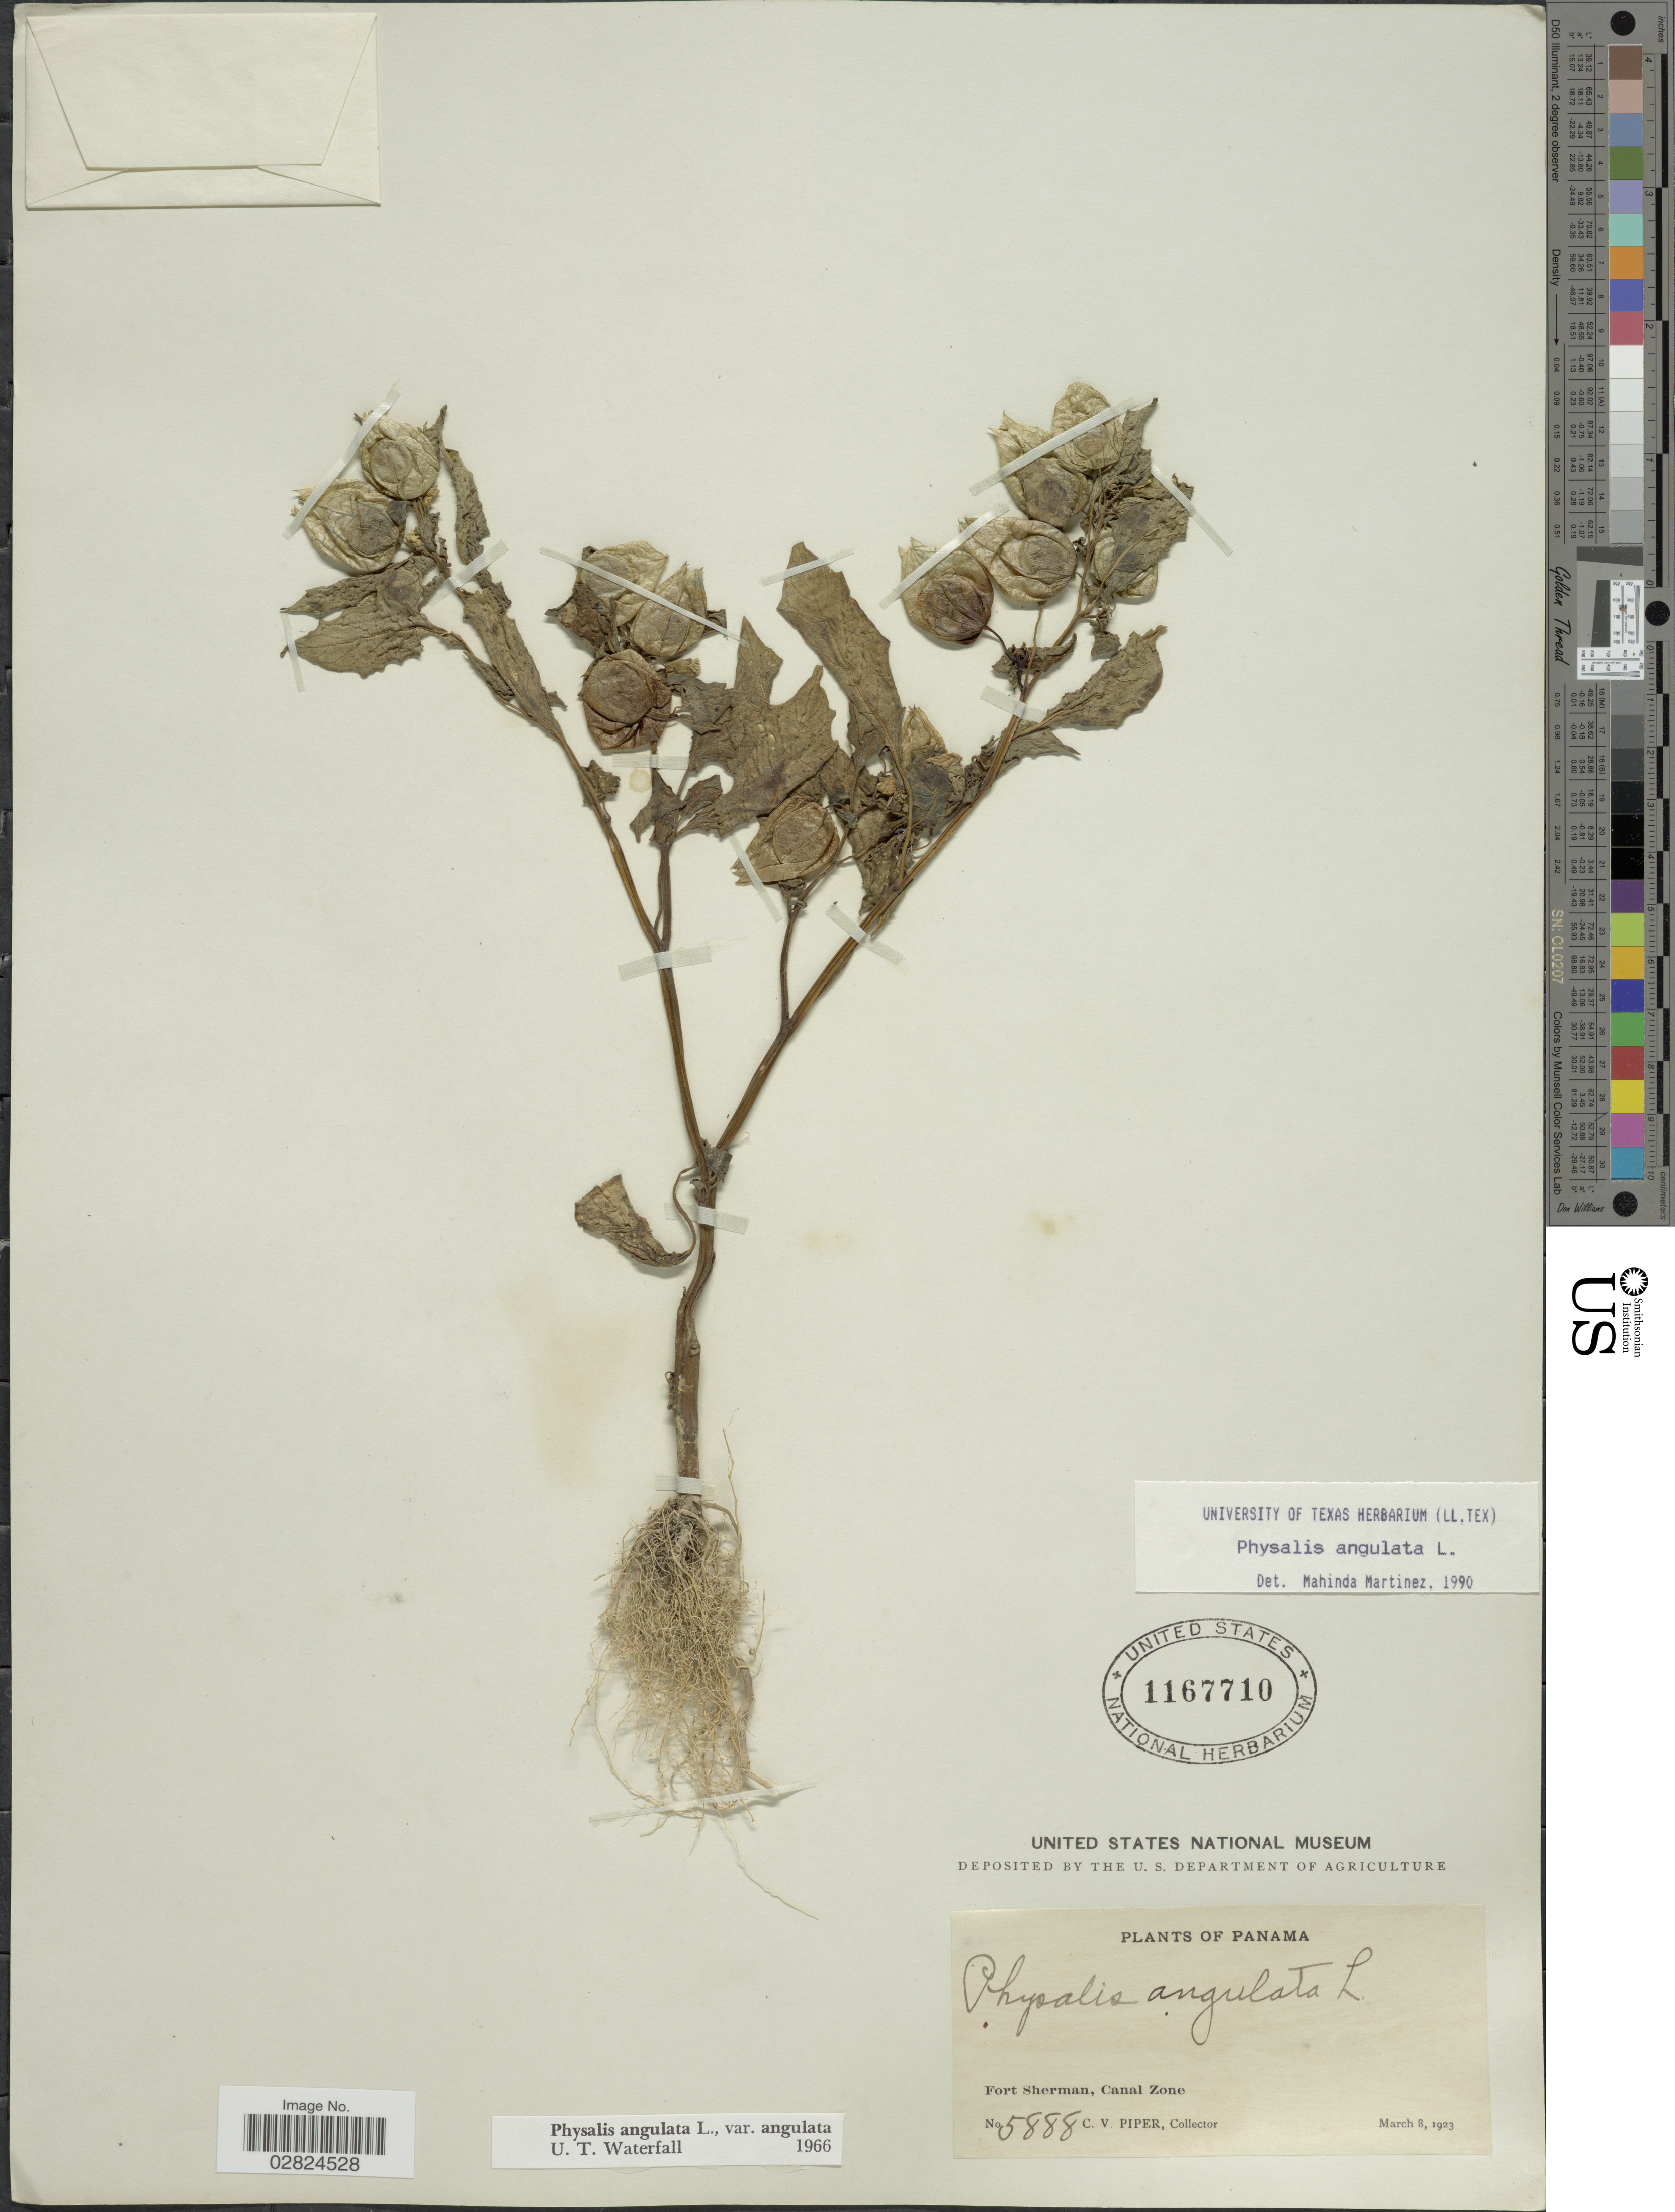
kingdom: Plantae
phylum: Tracheophyta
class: Magnoliopsida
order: Solanales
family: Solanaceae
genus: Physalis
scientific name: Physalis angulata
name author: L.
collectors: C. V. Piper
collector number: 5888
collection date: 1923-03-08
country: Panama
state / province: Colón / Panamá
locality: Fort Sherman, Canal Zone.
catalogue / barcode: US 1167710